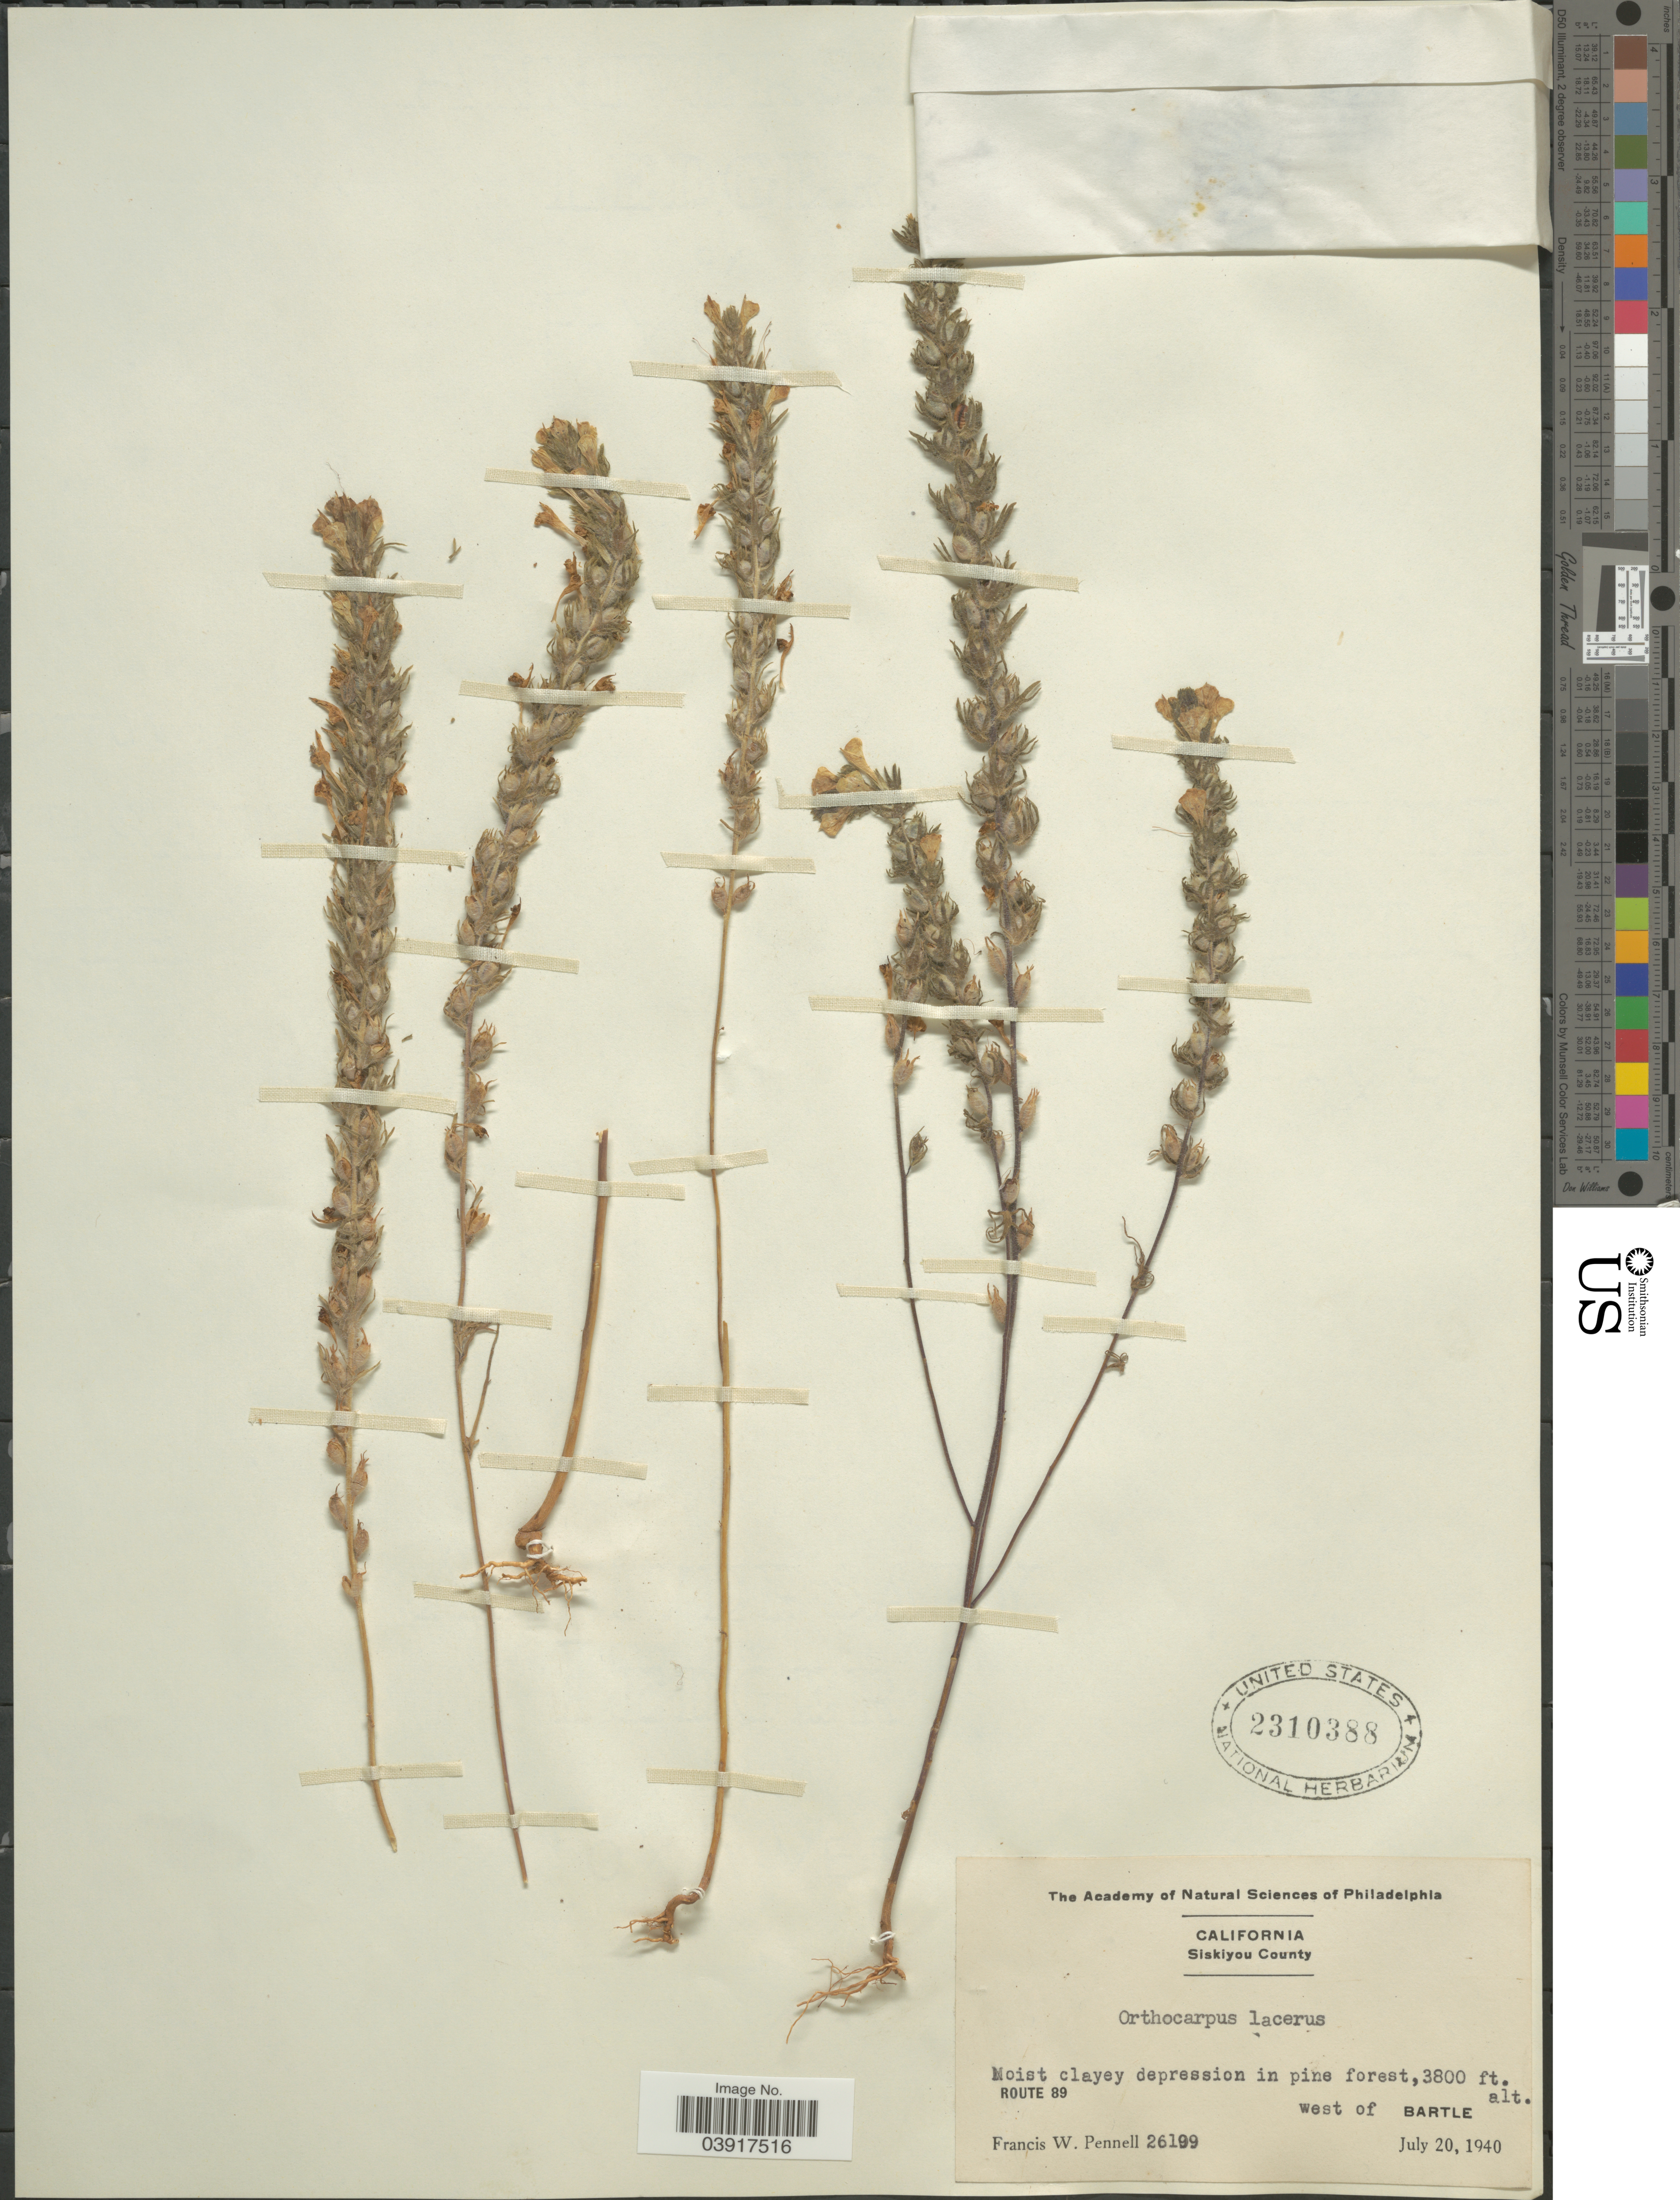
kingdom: Plantae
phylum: Tracheophyta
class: Magnoliopsida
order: Lamiales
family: Orobanchaceae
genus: Orthocarpus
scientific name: Orthocarpus lacerus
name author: Benth.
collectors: F. W. Pennell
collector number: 26199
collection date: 1940-07-20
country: United States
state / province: California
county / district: Siskiyou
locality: Siskiyou County. Route 89, west of Bartle.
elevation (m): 1158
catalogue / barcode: US 2310388